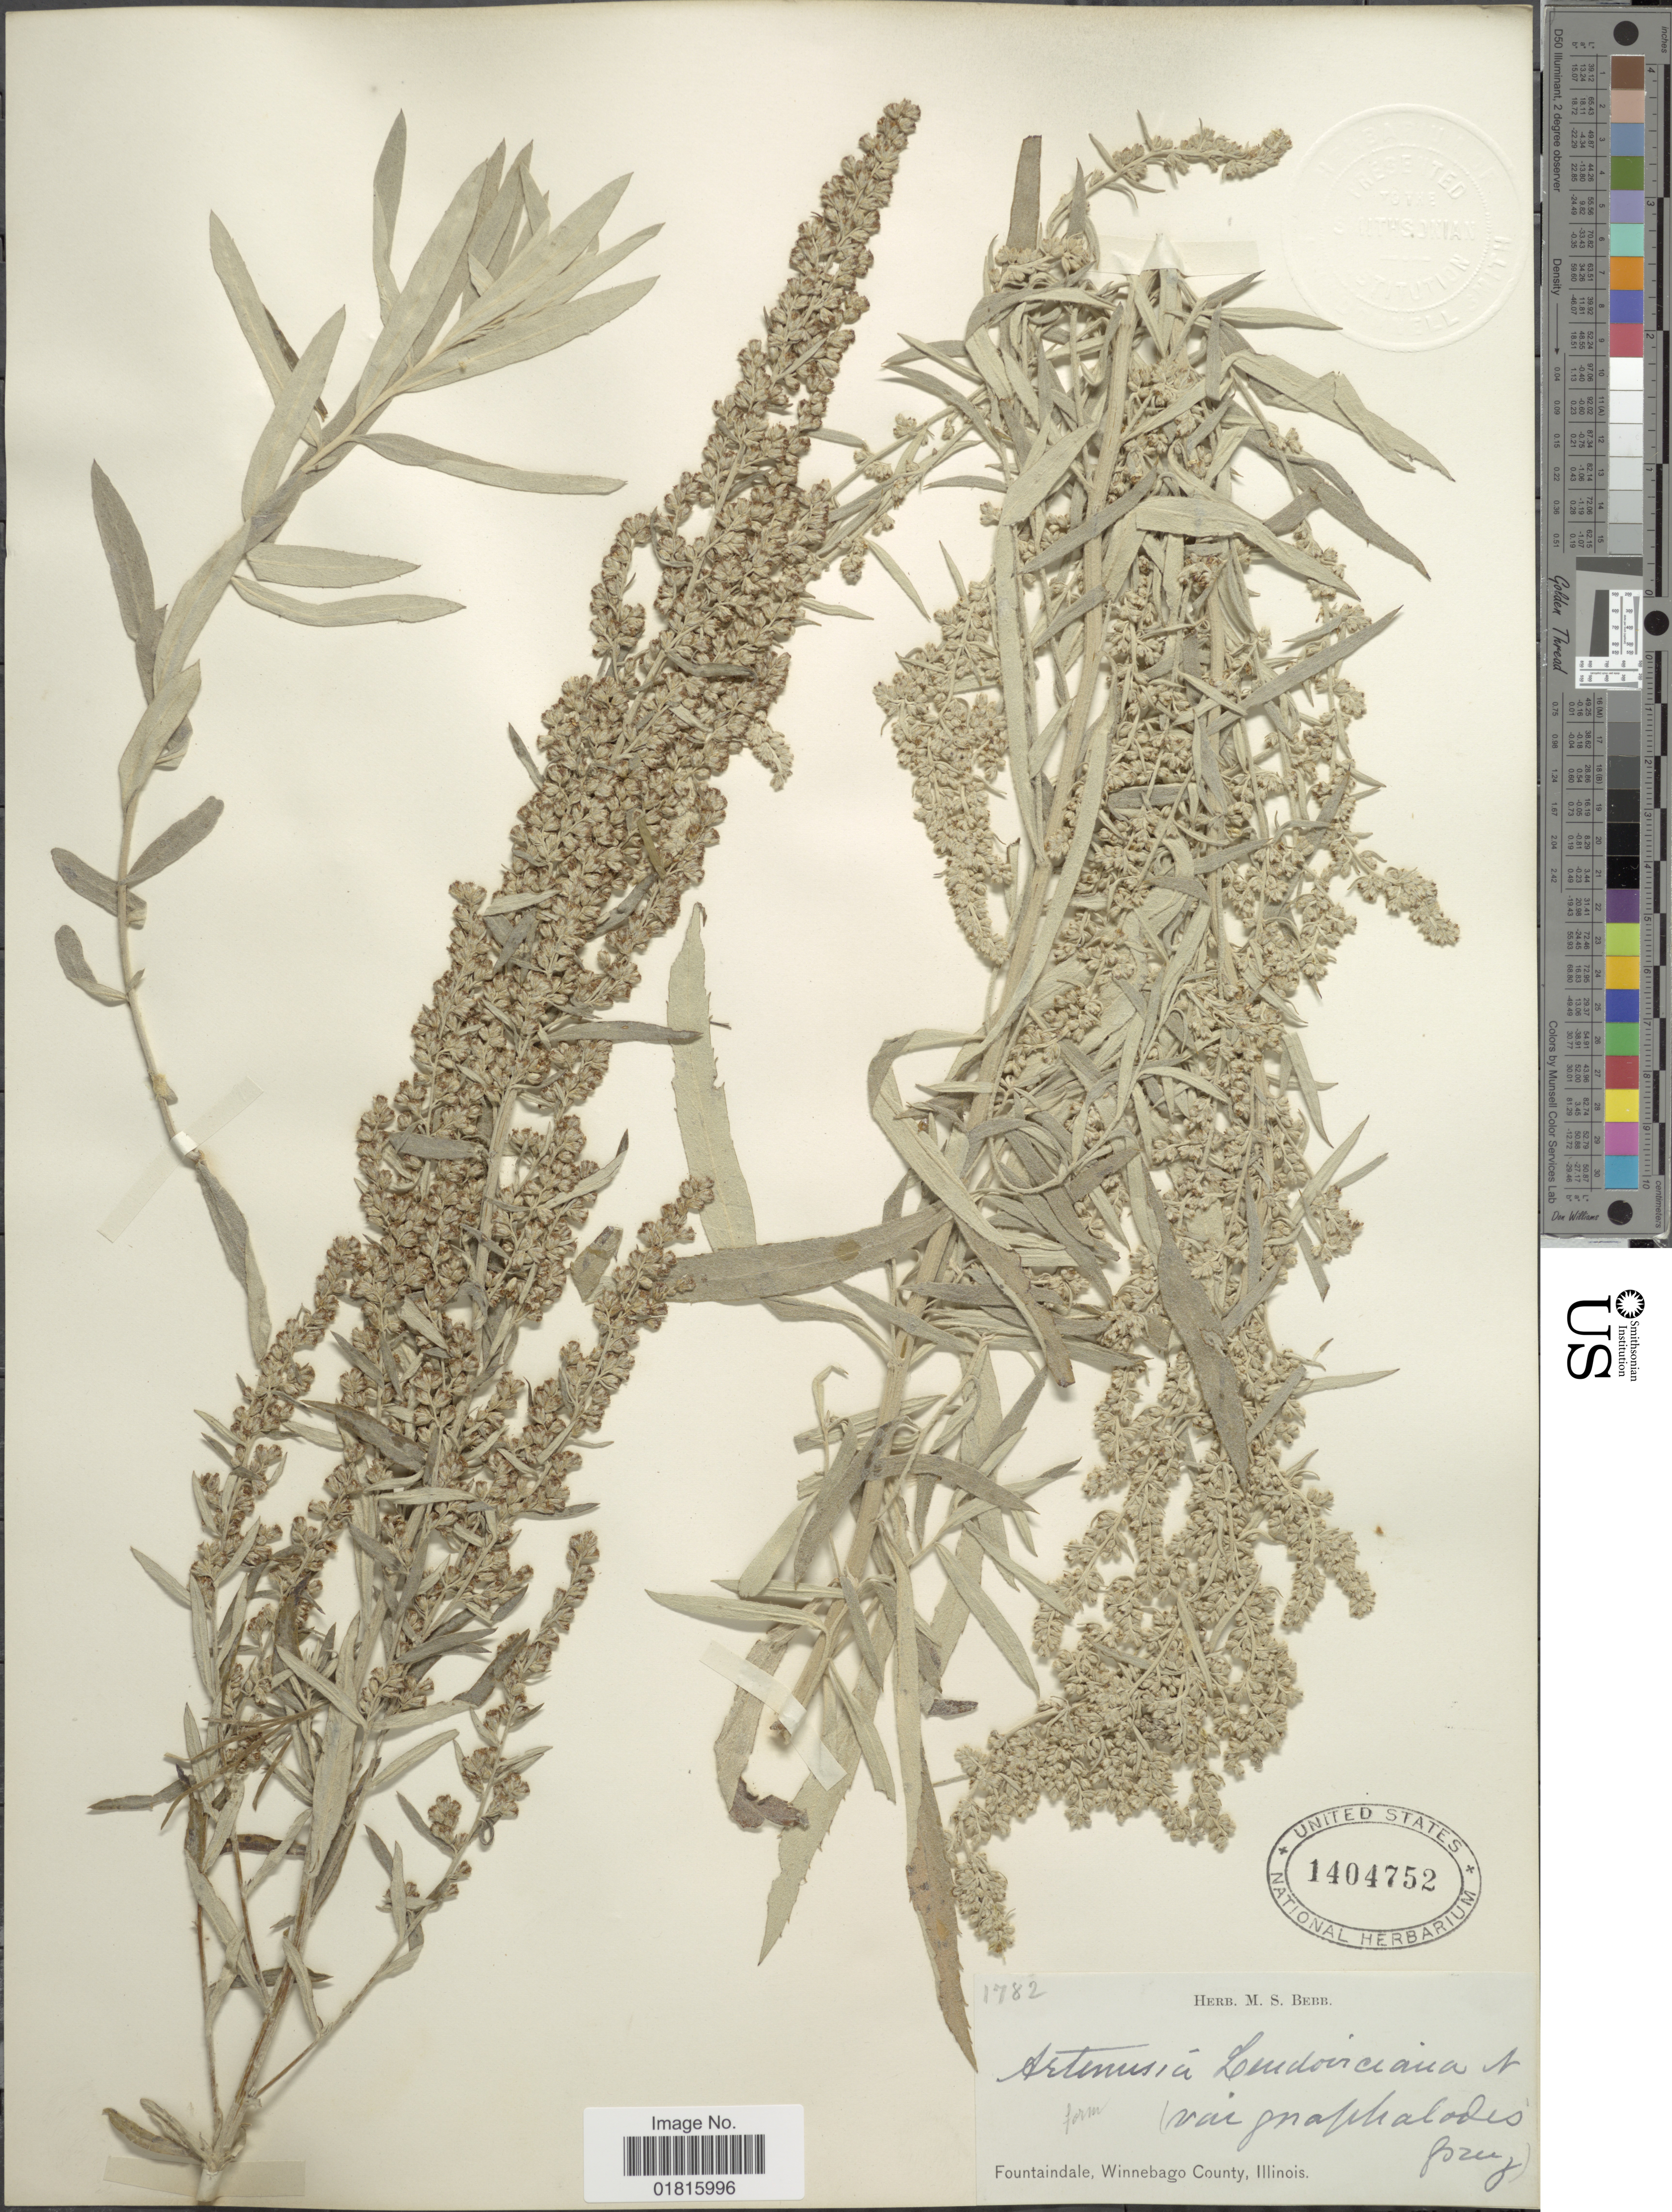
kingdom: Plantae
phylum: Tracheophyta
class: Magnoliopsida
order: Asterales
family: Asteraceae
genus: Artemisia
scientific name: Artemisia ludoviciana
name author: Nutt.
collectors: ex Herb. M. S. Bebb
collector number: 1782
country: United States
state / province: Illinois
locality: Fountaindale, Winnebago County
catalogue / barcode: US 1404752